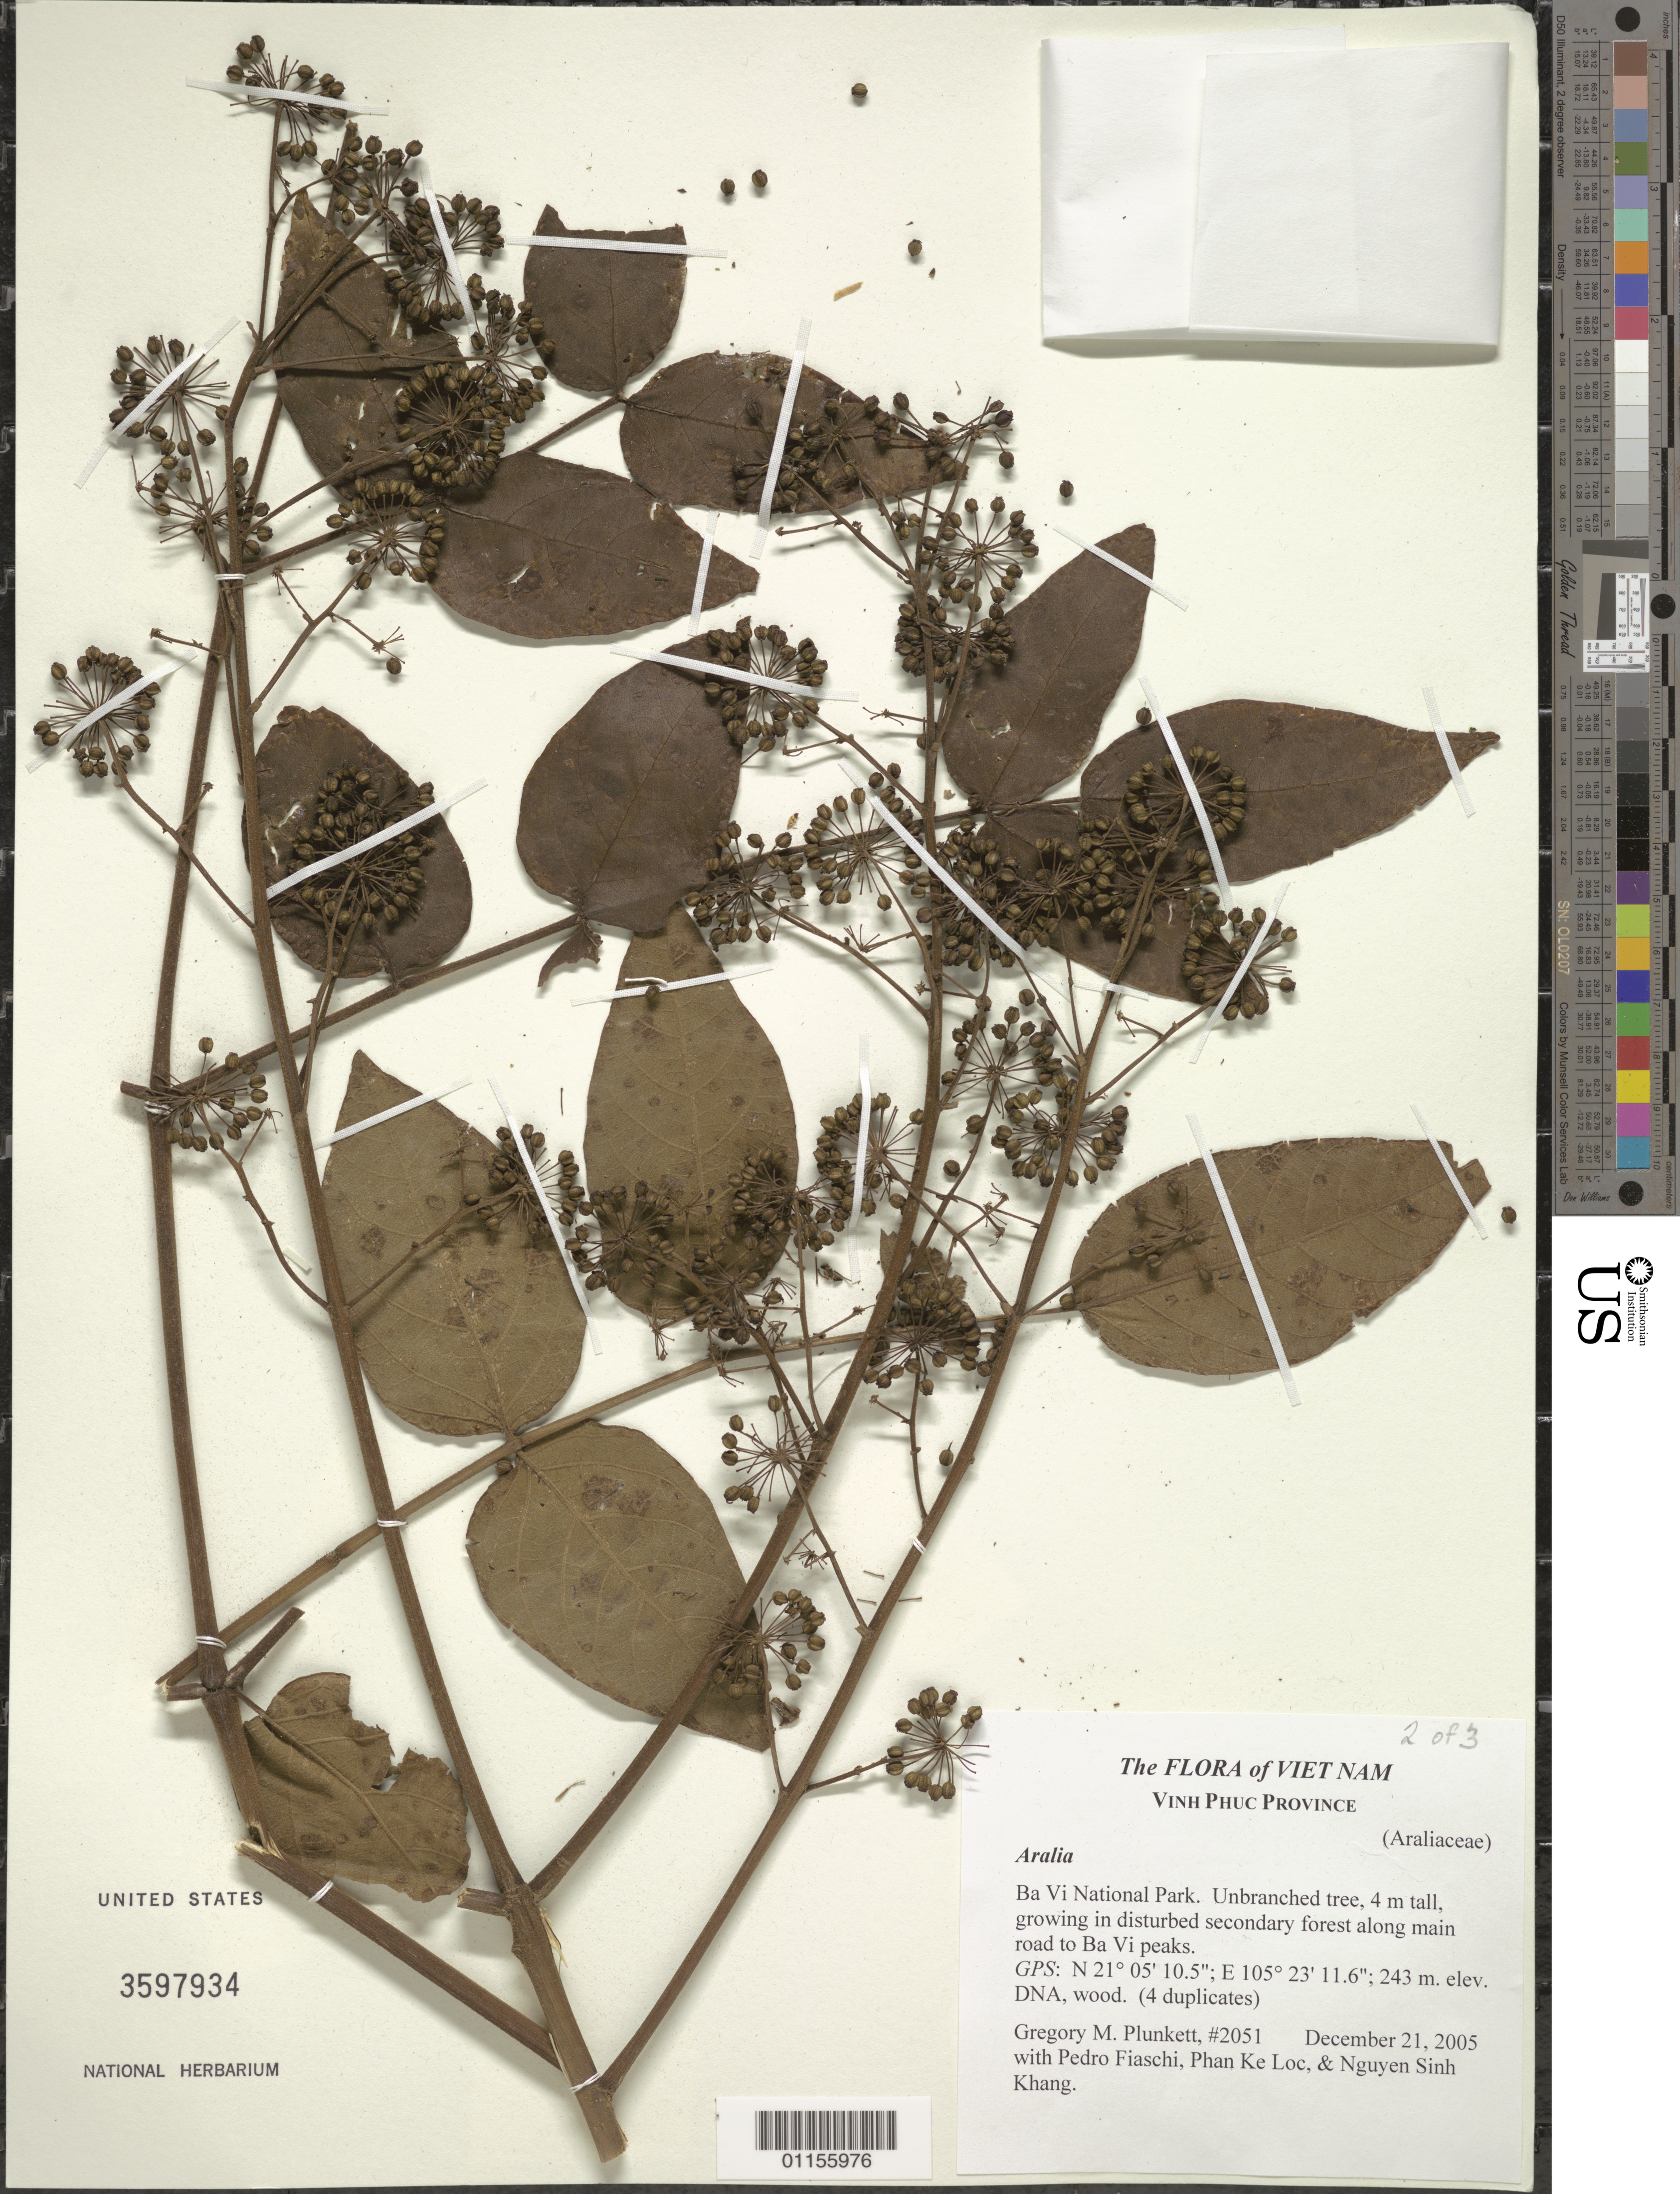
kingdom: Plantae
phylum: Tracheophyta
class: Magnoliopsida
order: Apiales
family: Araliaceae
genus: Aralia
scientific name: Aralia sp.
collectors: G. M. Plunkett, P. Fiaschi, N. Khang & P. K. Lôc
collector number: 2051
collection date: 2005-12-21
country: Vietnam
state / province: Vinh Phuc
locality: Ba Vi National Park. Along main road to Ba Vi peaks.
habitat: Unbranched tree, growing in disturbed secondary forest along road.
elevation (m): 243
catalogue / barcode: US 3597934